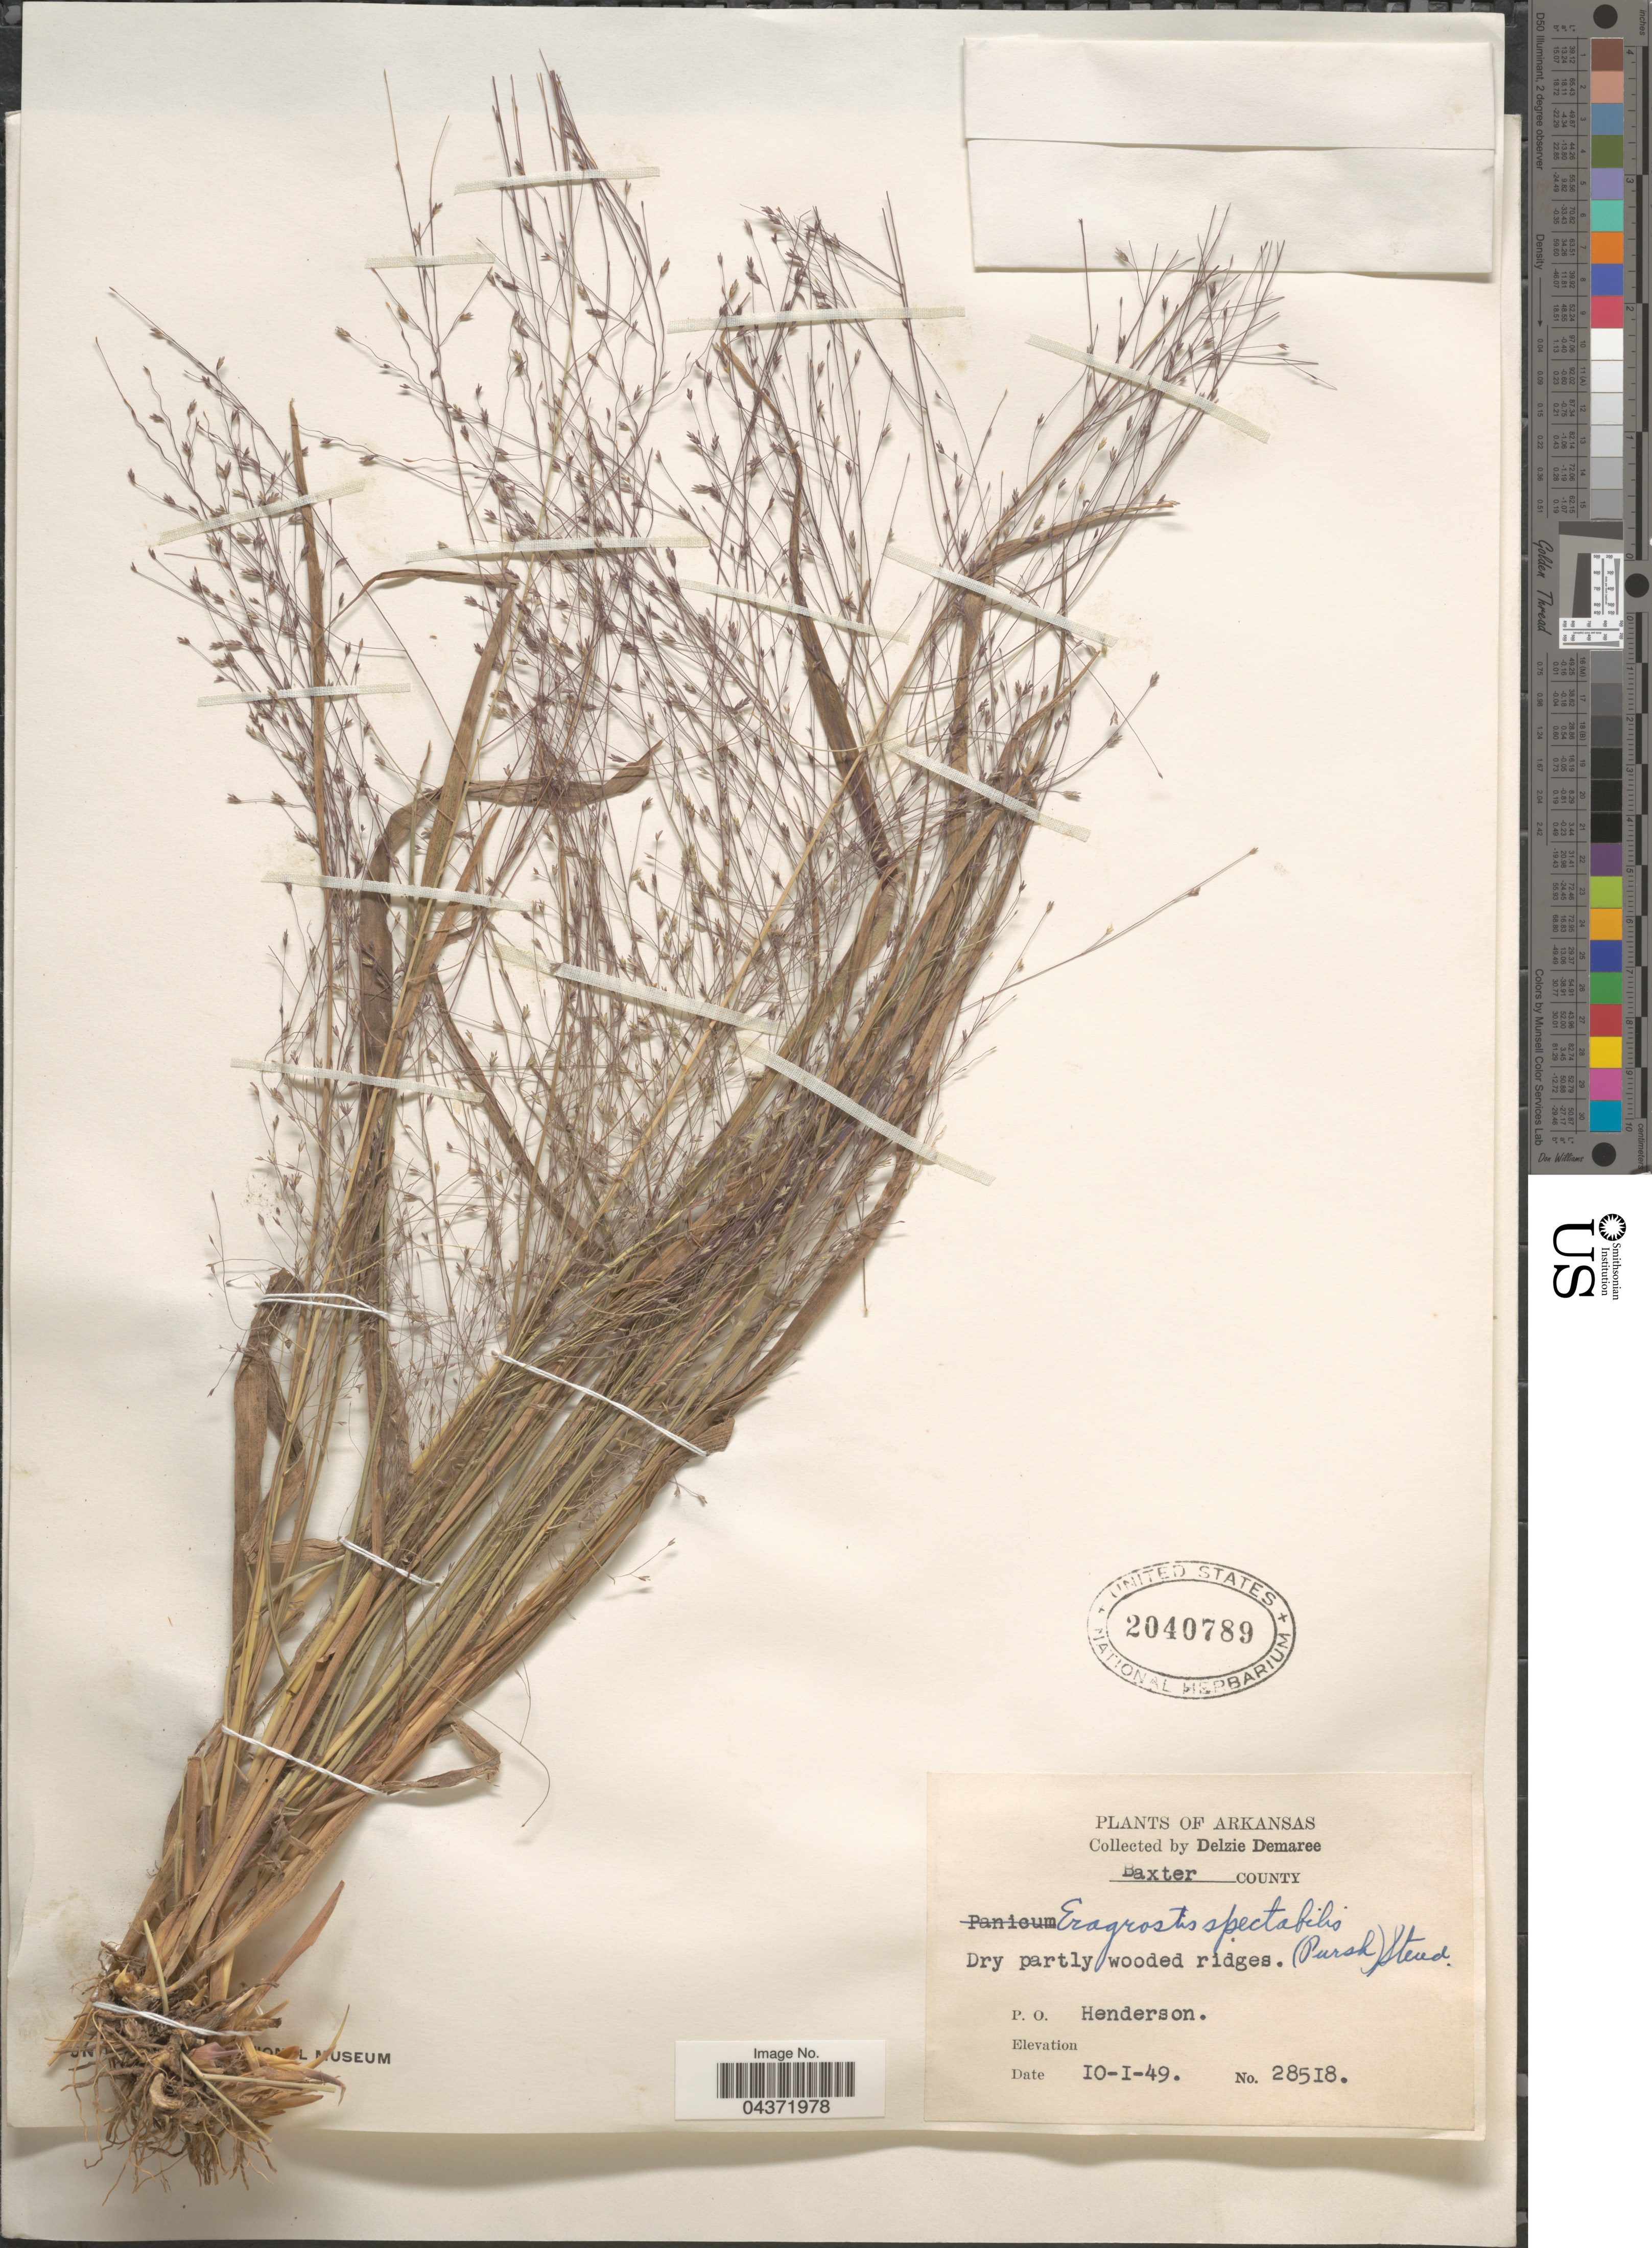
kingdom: Plantae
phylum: Tracheophyta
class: Liliopsida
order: Poales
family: Poaceae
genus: Eragrostis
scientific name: Eragrostis spectabilis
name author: (Pursh) Steud.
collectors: D. Demaree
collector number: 28518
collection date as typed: Transcribed d/m/y: 1/10/49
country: United States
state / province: Arkansas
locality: Baxter County. P. O. Henderson.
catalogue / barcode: US 2040789